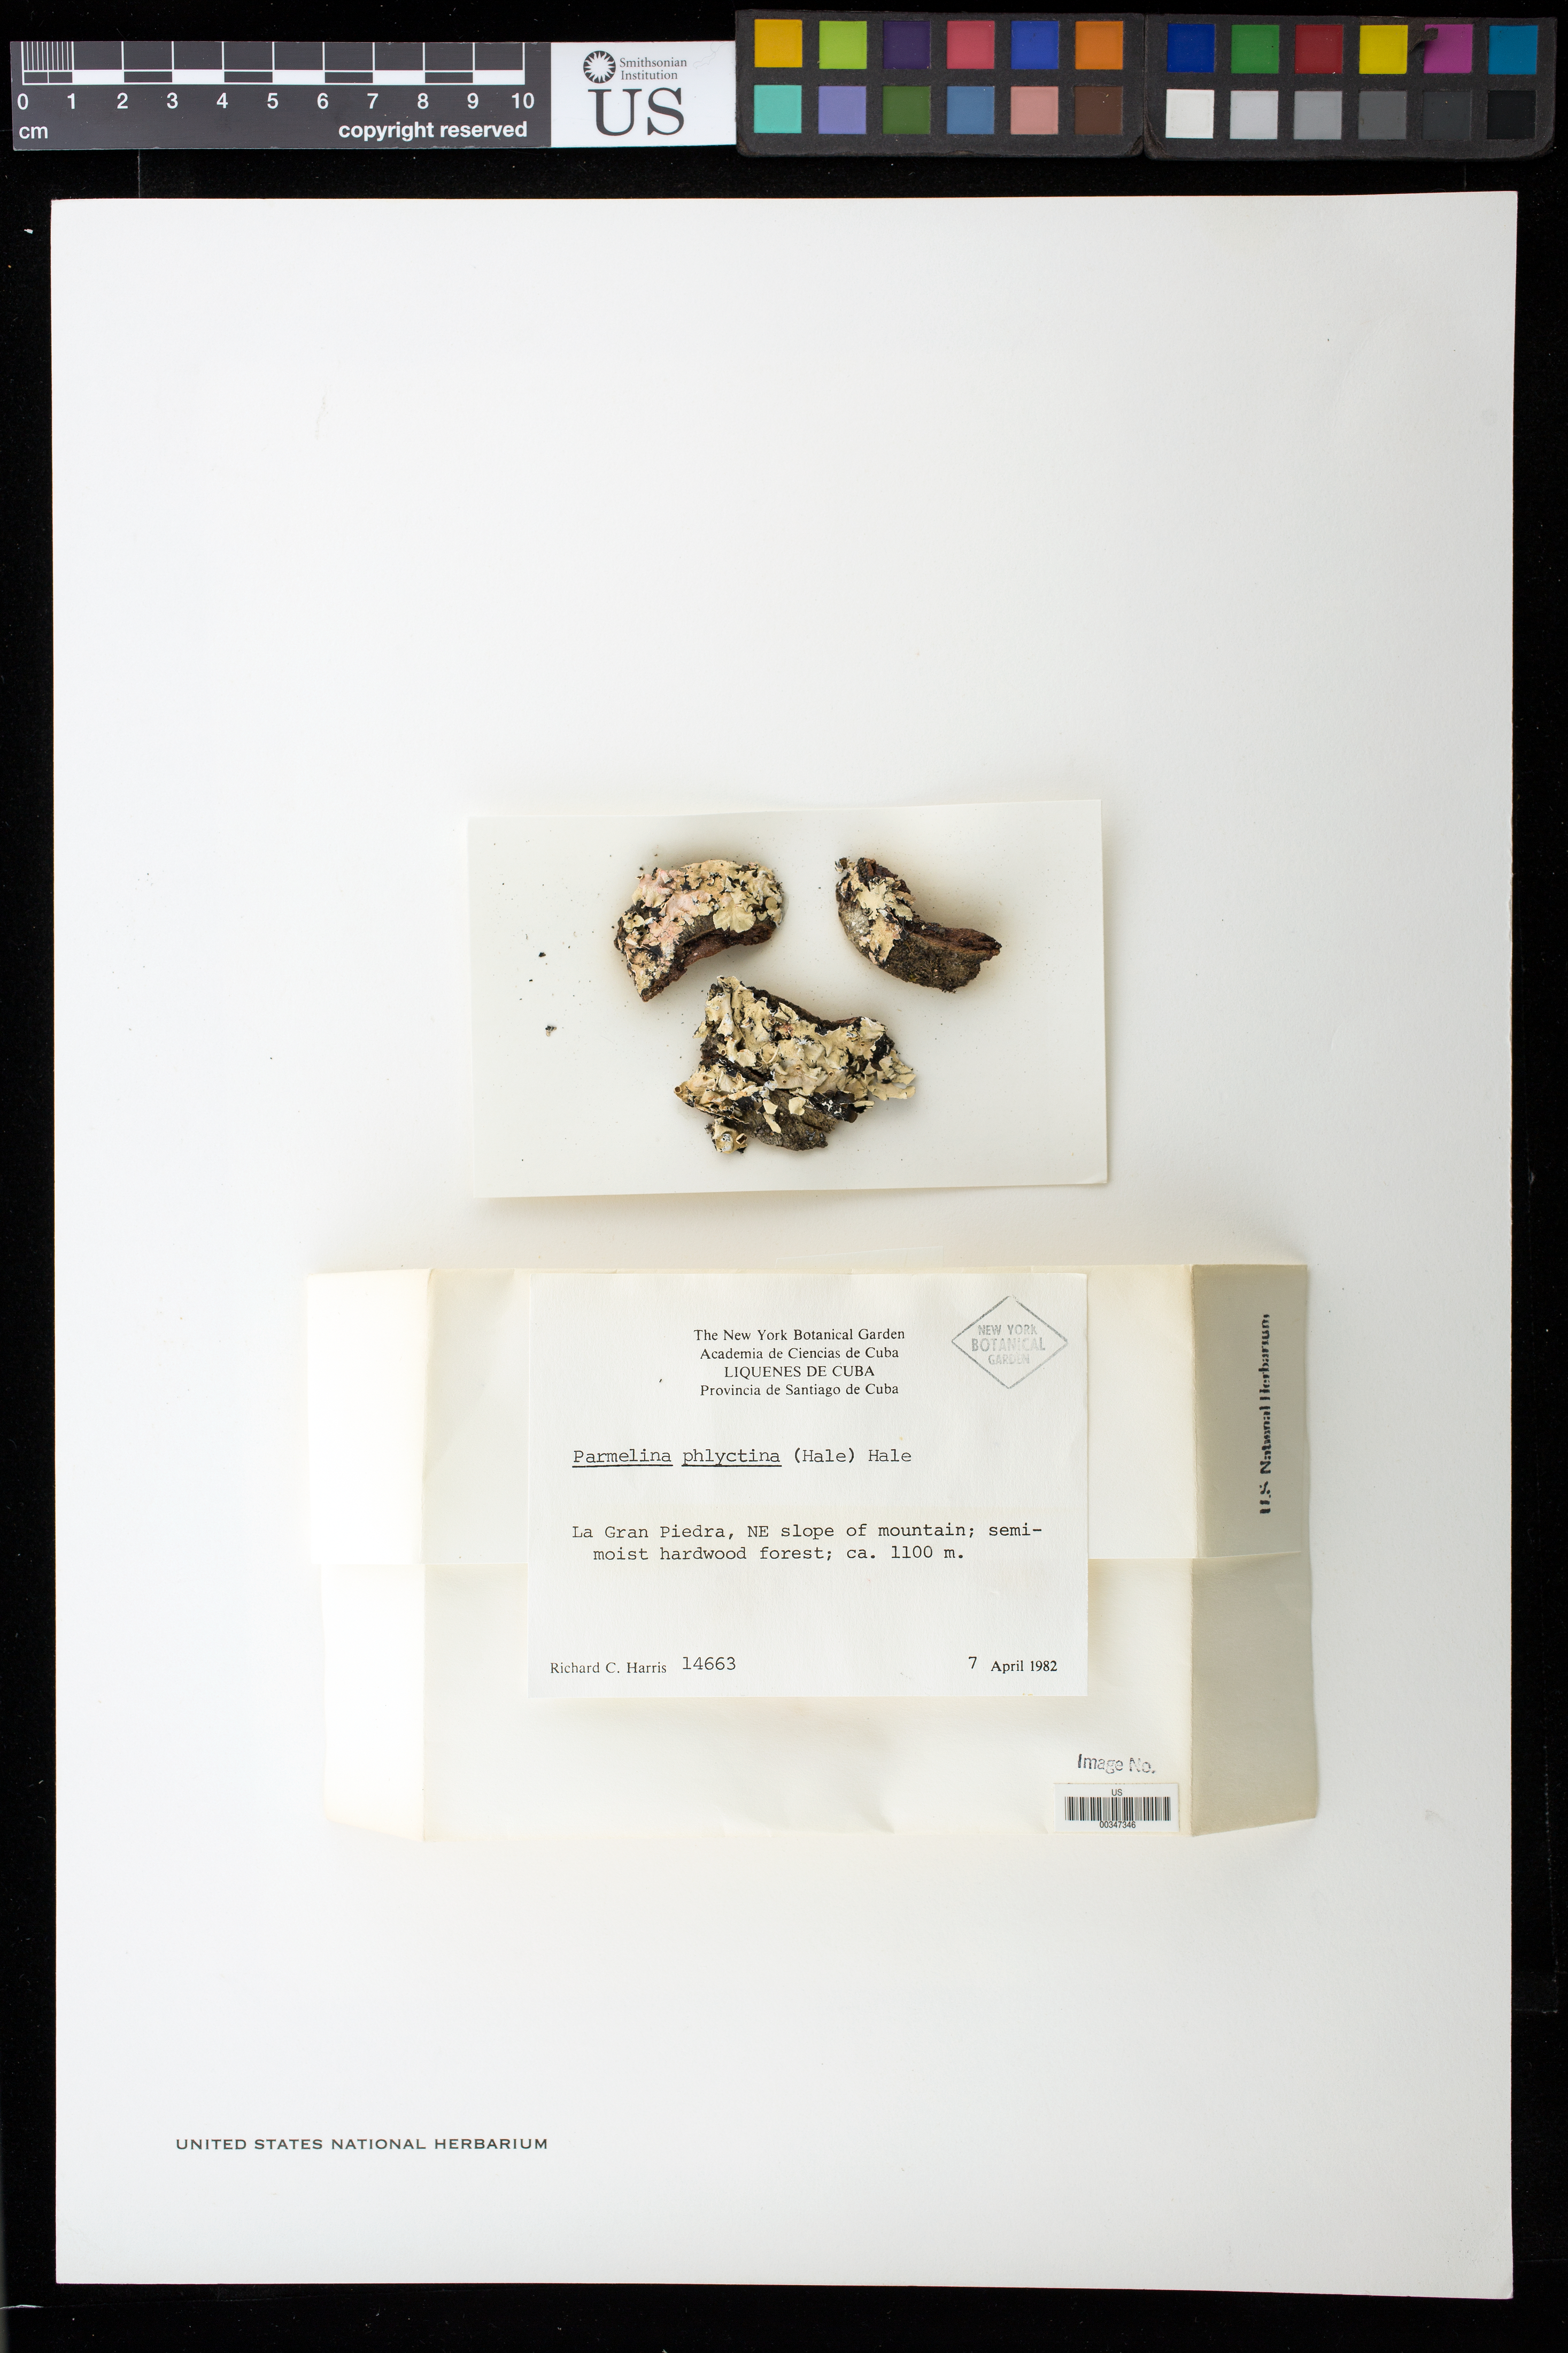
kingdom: Fungi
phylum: Ascomycota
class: Lecanoromycetes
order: Lecanorales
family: Parmeliaceae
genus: Parmelina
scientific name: Parmelina phlyctina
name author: (Hale) Hale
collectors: R. C. Harris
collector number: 14663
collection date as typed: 07 Apr 1982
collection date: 1982-04-07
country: Cuba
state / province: Oriente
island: Greater Antilles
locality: Prov de santiago de cuba, la gran piedra, ne slope of mountain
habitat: Semi-moist hardwood forest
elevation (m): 1100